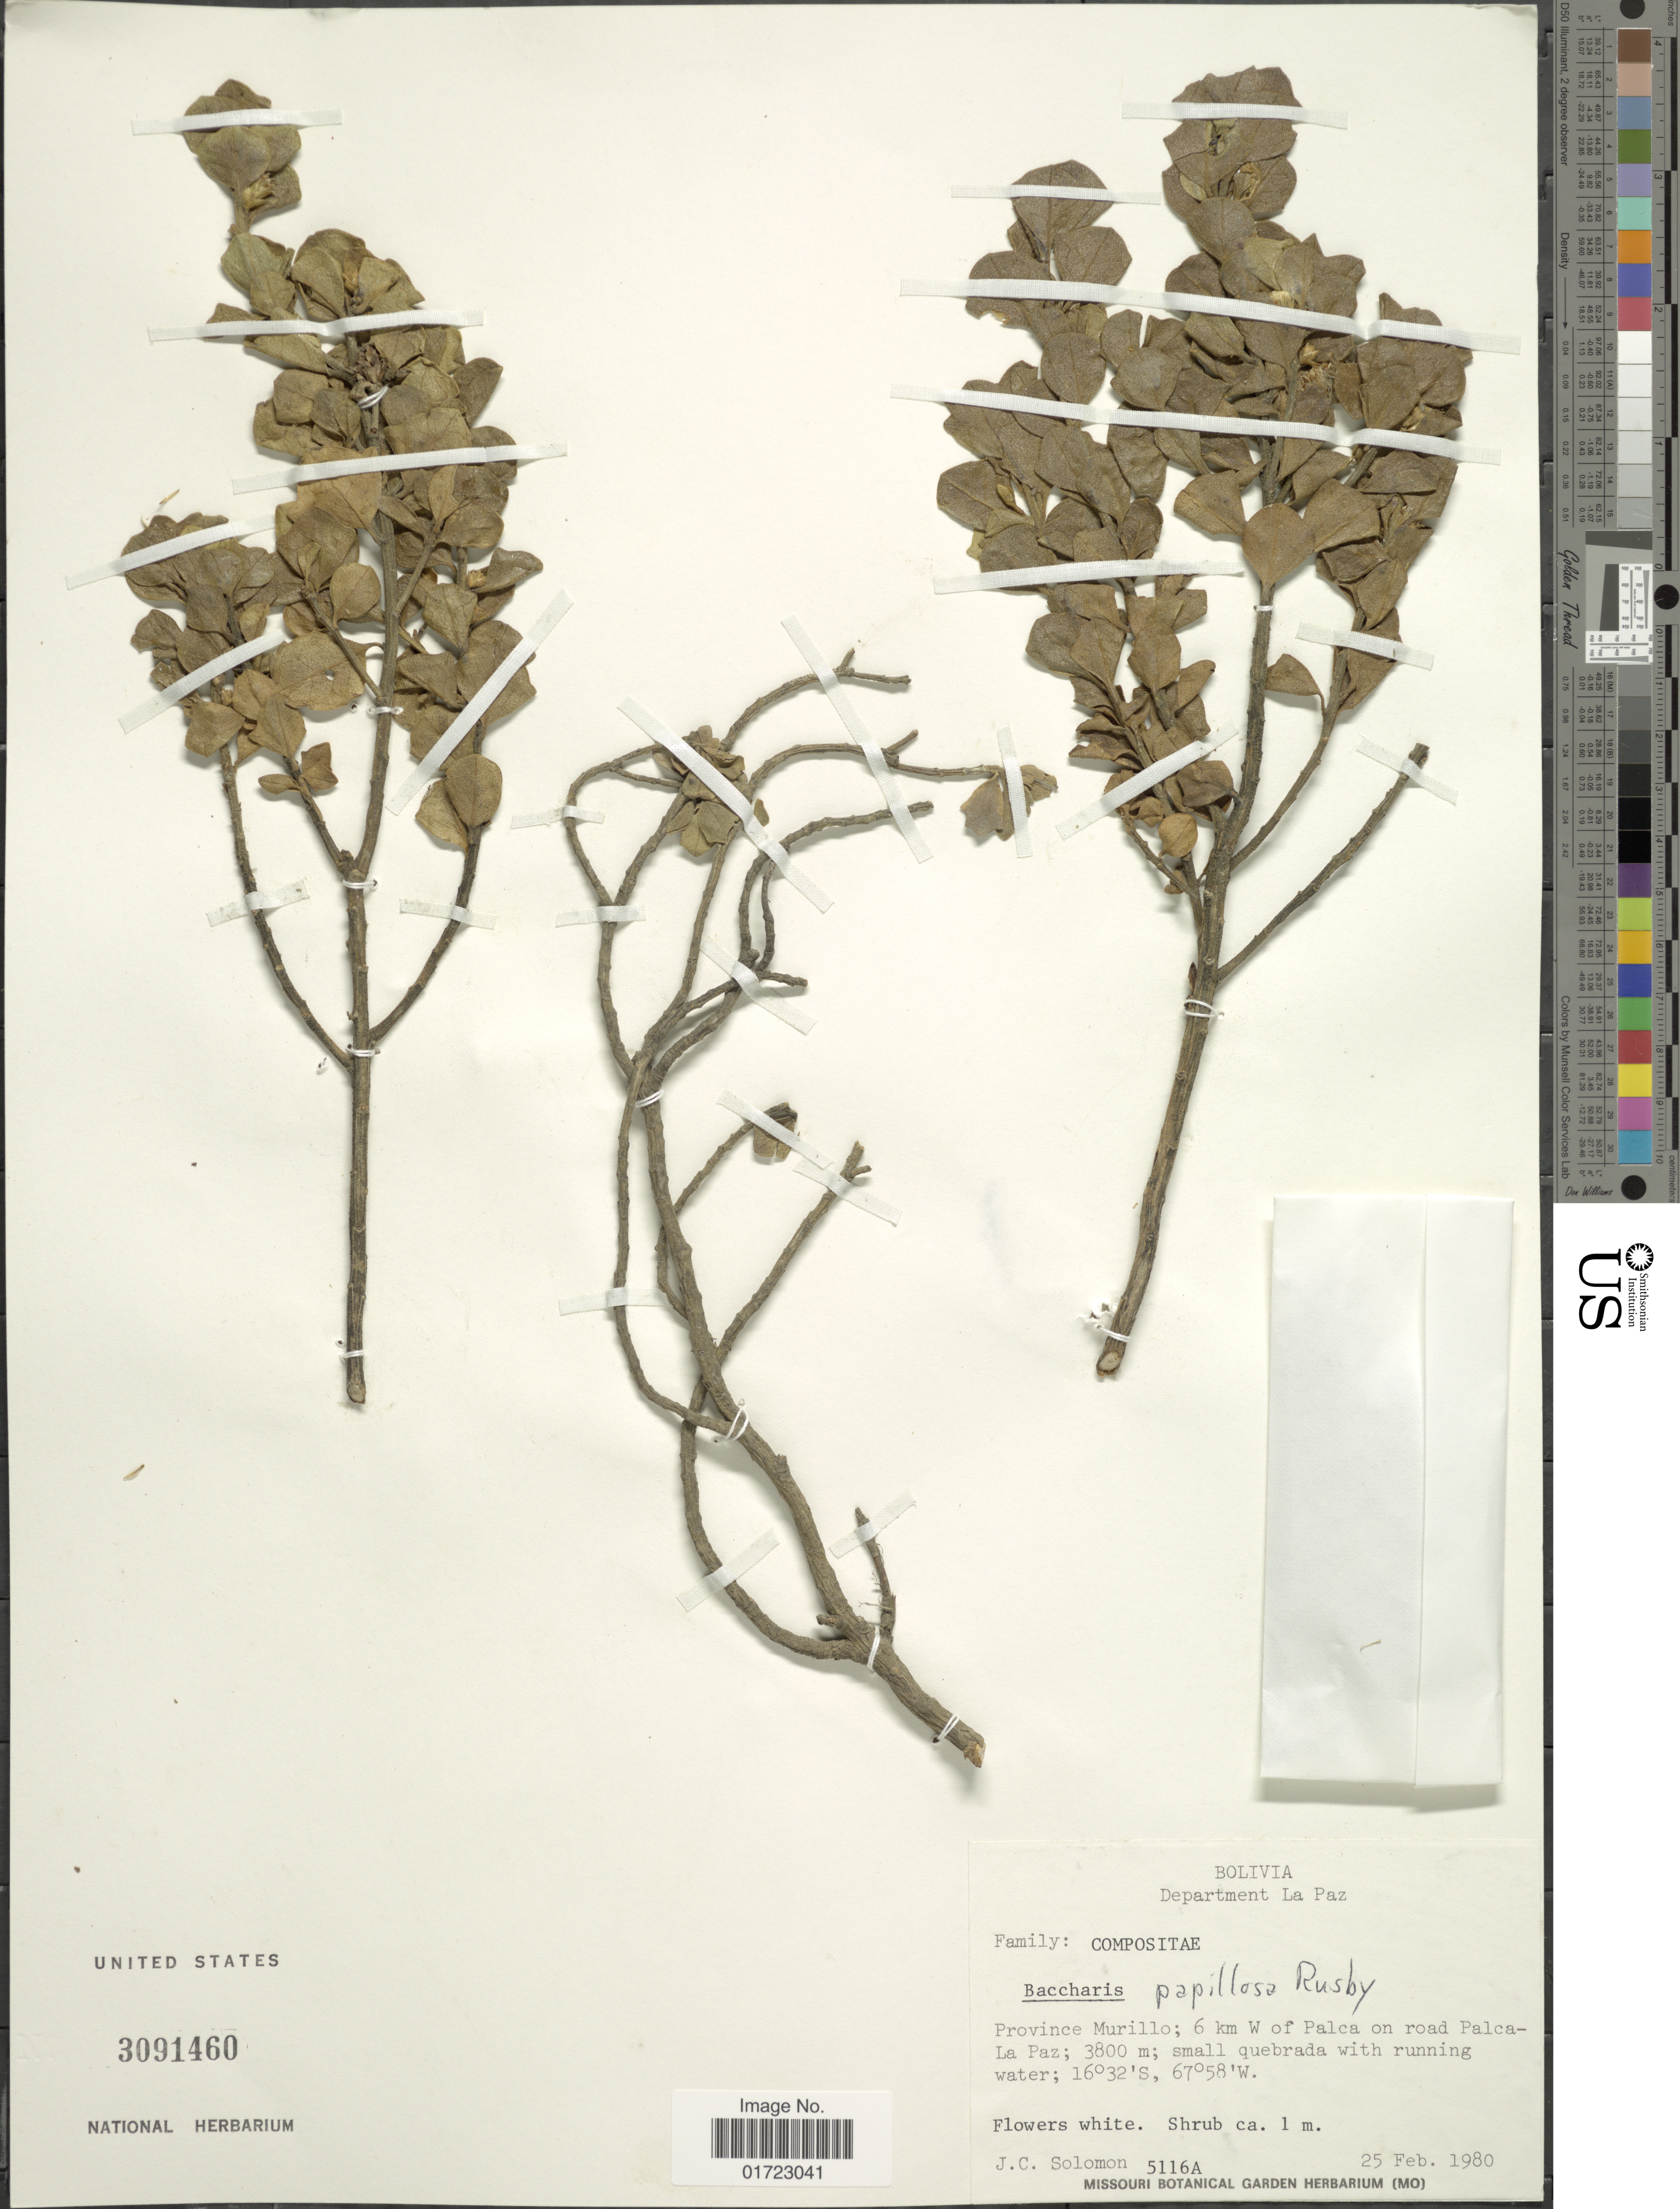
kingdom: Plantae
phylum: Tracheophyta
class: Magnoliopsida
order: Asterales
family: Asteraceae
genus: Baccharis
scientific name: Baccharis papillosa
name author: Rusby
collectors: J. C. Solomon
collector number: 5116A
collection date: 1980-02-25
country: Bolivia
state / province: La Paz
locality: Province Murillo; 6 km W of Palca on road palca-La Paz.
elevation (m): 3800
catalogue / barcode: US 3091460